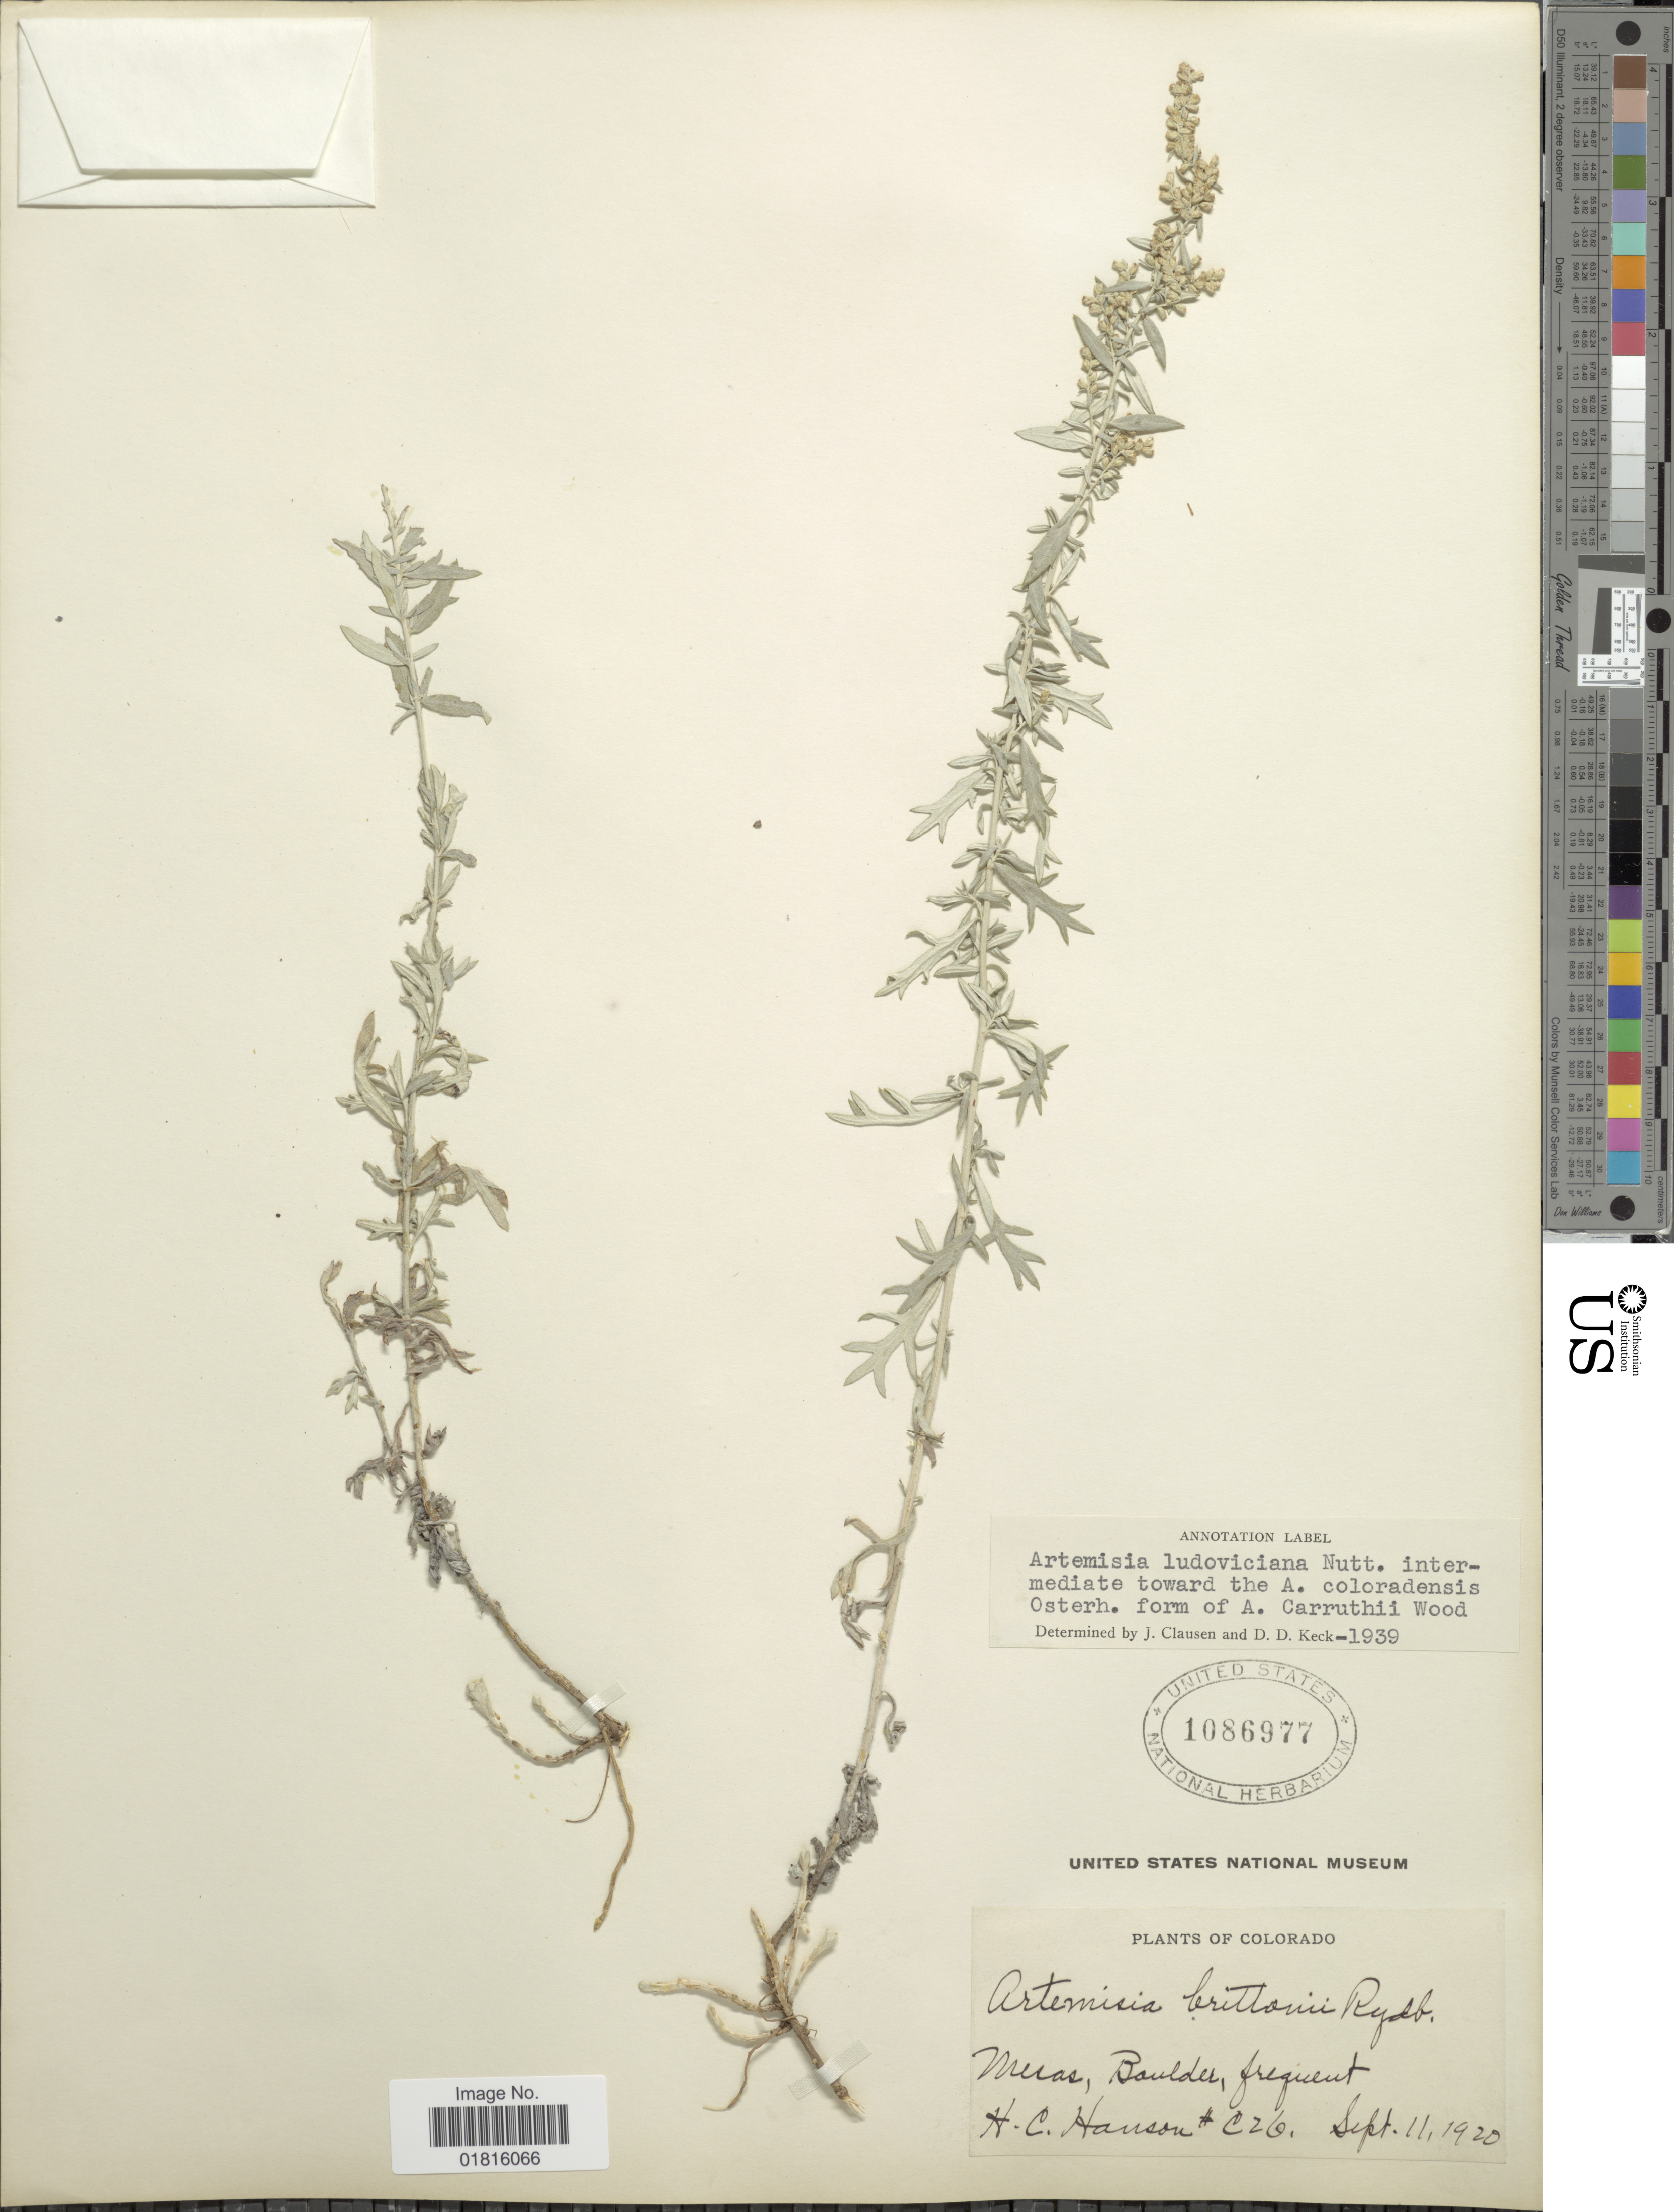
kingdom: Plantae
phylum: Tracheophyta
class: Magnoliopsida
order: Asterales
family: Asteraceae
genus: Artemisia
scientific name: Artemisia ludoviciana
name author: Nutt.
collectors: H. Hanson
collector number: C26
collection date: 1920-09-11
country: United States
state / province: Colorado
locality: Mesas, Boulder, frequent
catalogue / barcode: US 1086977